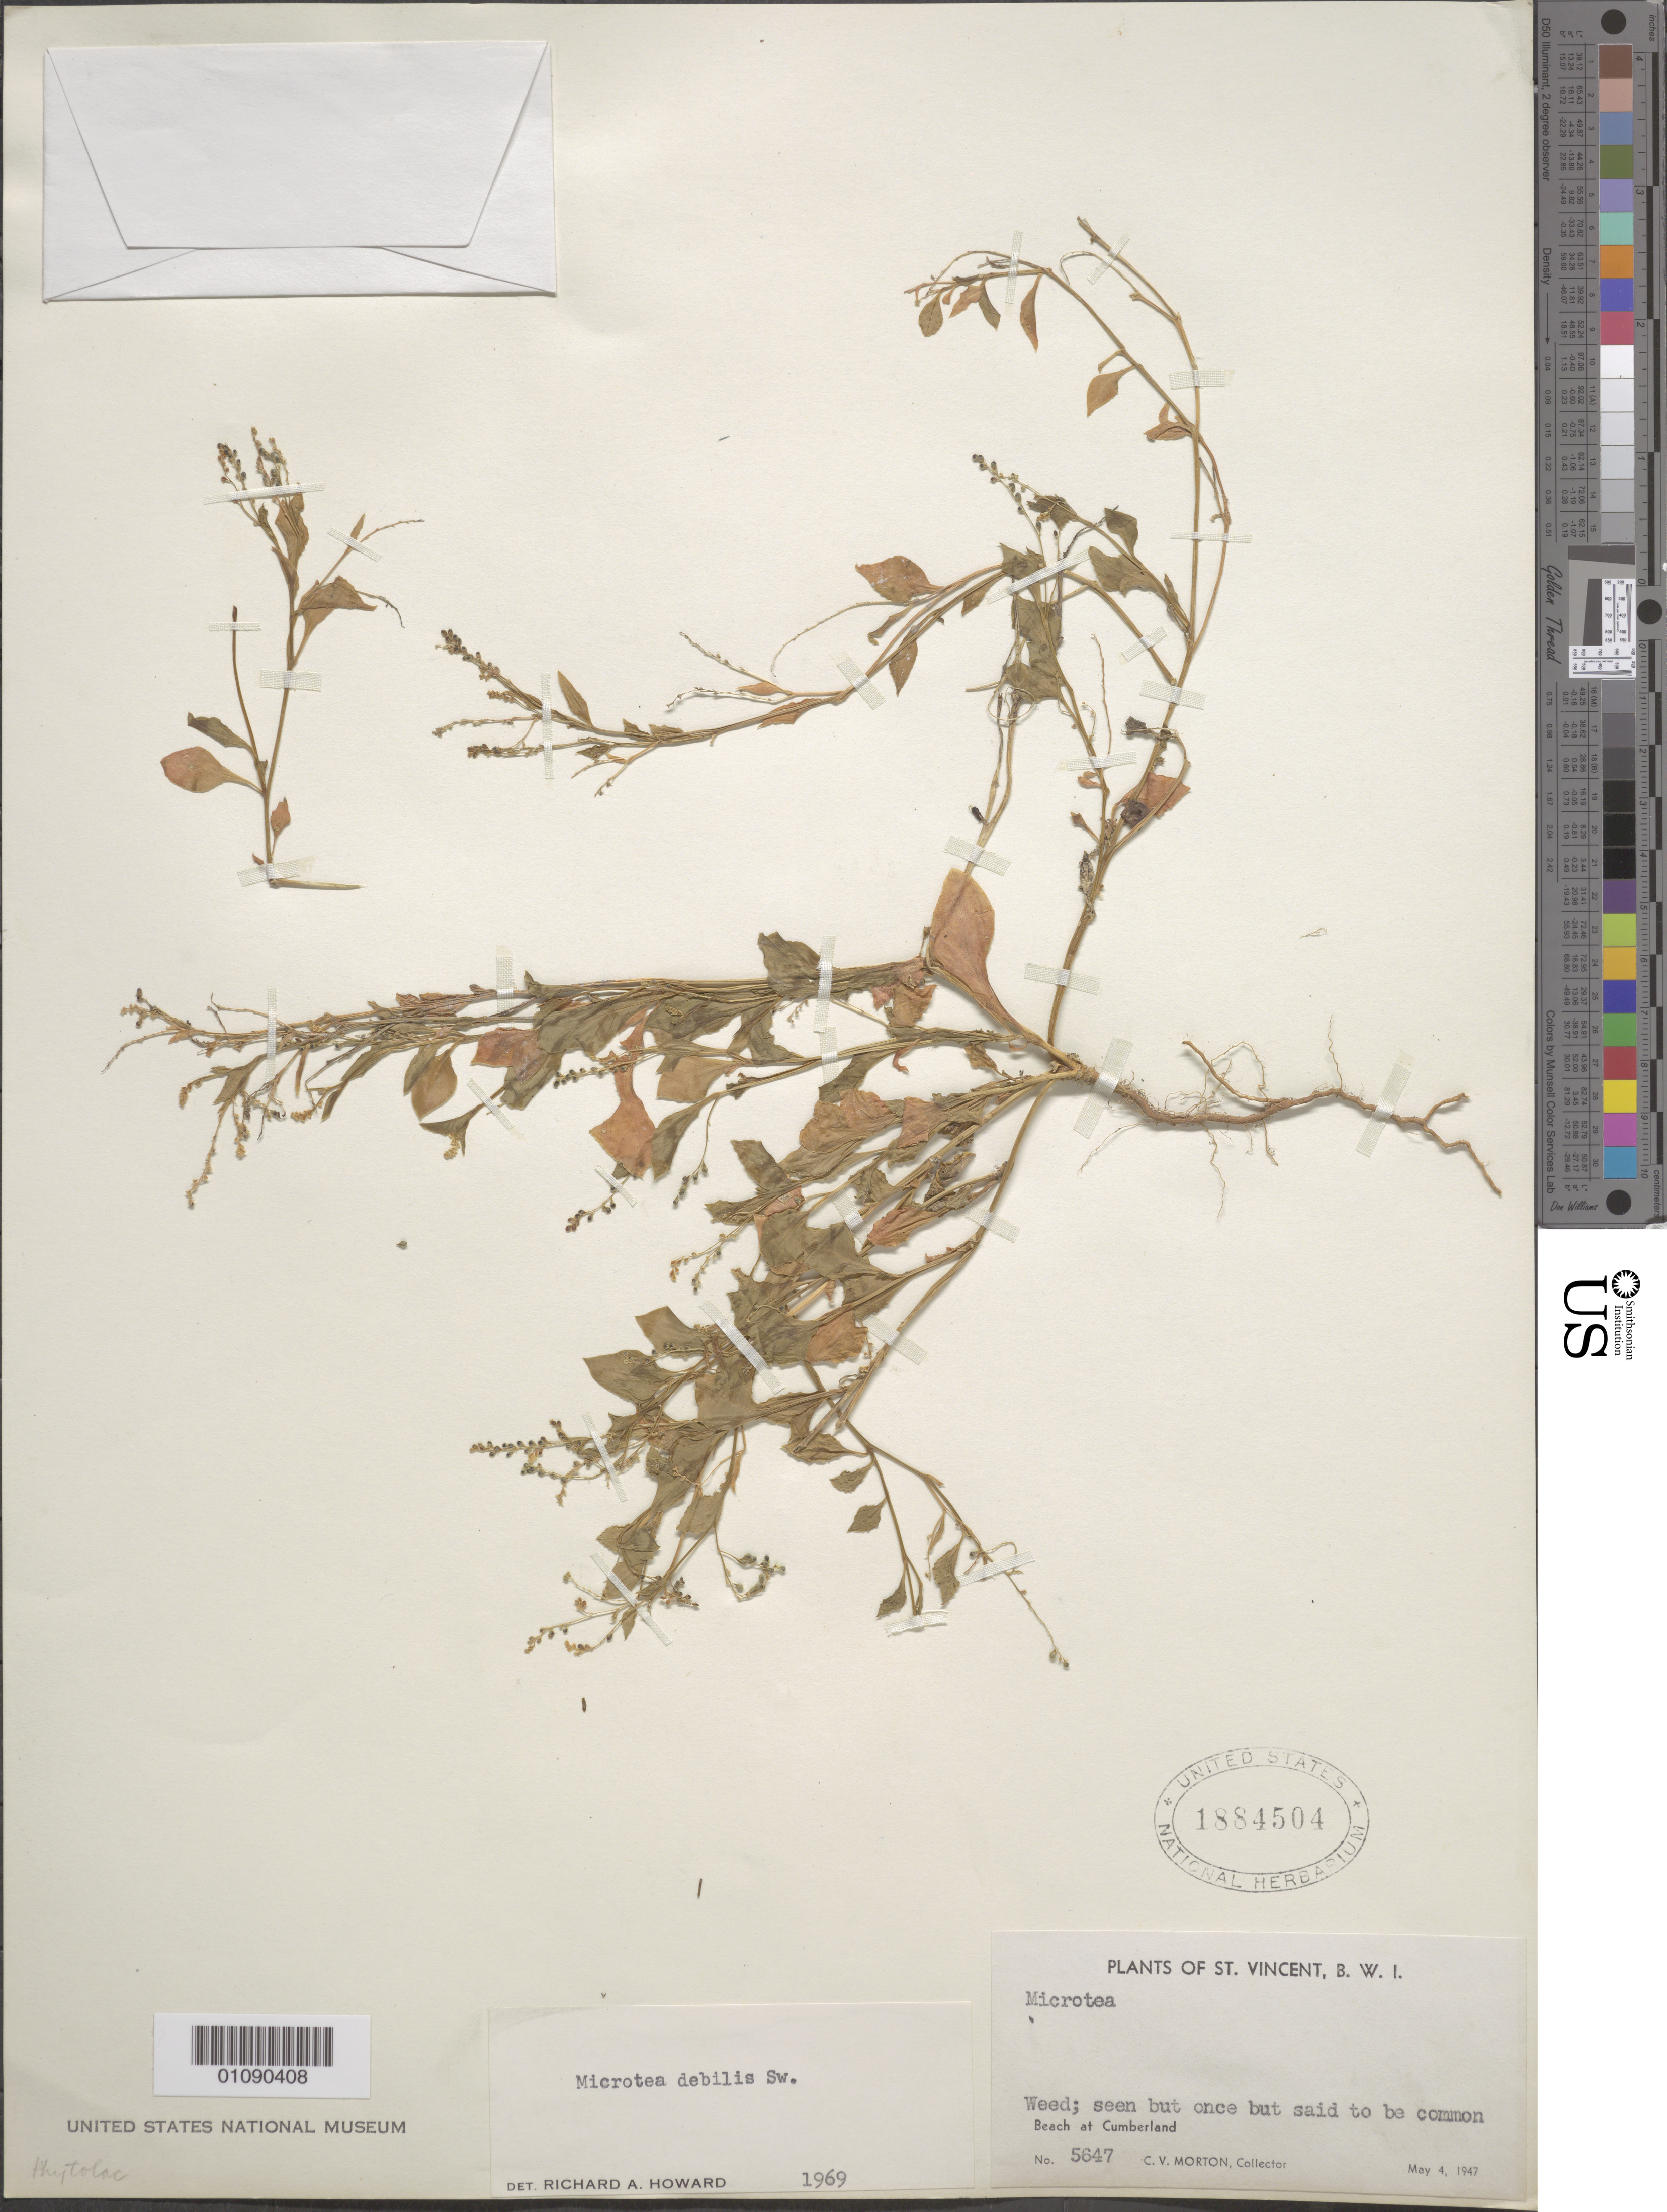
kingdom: Plantae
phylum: Tracheophyta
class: Magnoliopsida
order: Caryophyllales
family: Microteaceae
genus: Microtea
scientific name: Microtea debilis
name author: Sw.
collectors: C. V. Morton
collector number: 5647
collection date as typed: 04 May 1947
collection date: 1947-05-04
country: St. Vincent - Grenadines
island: St. Vincent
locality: Beach at Cumberland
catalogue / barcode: US 1884504